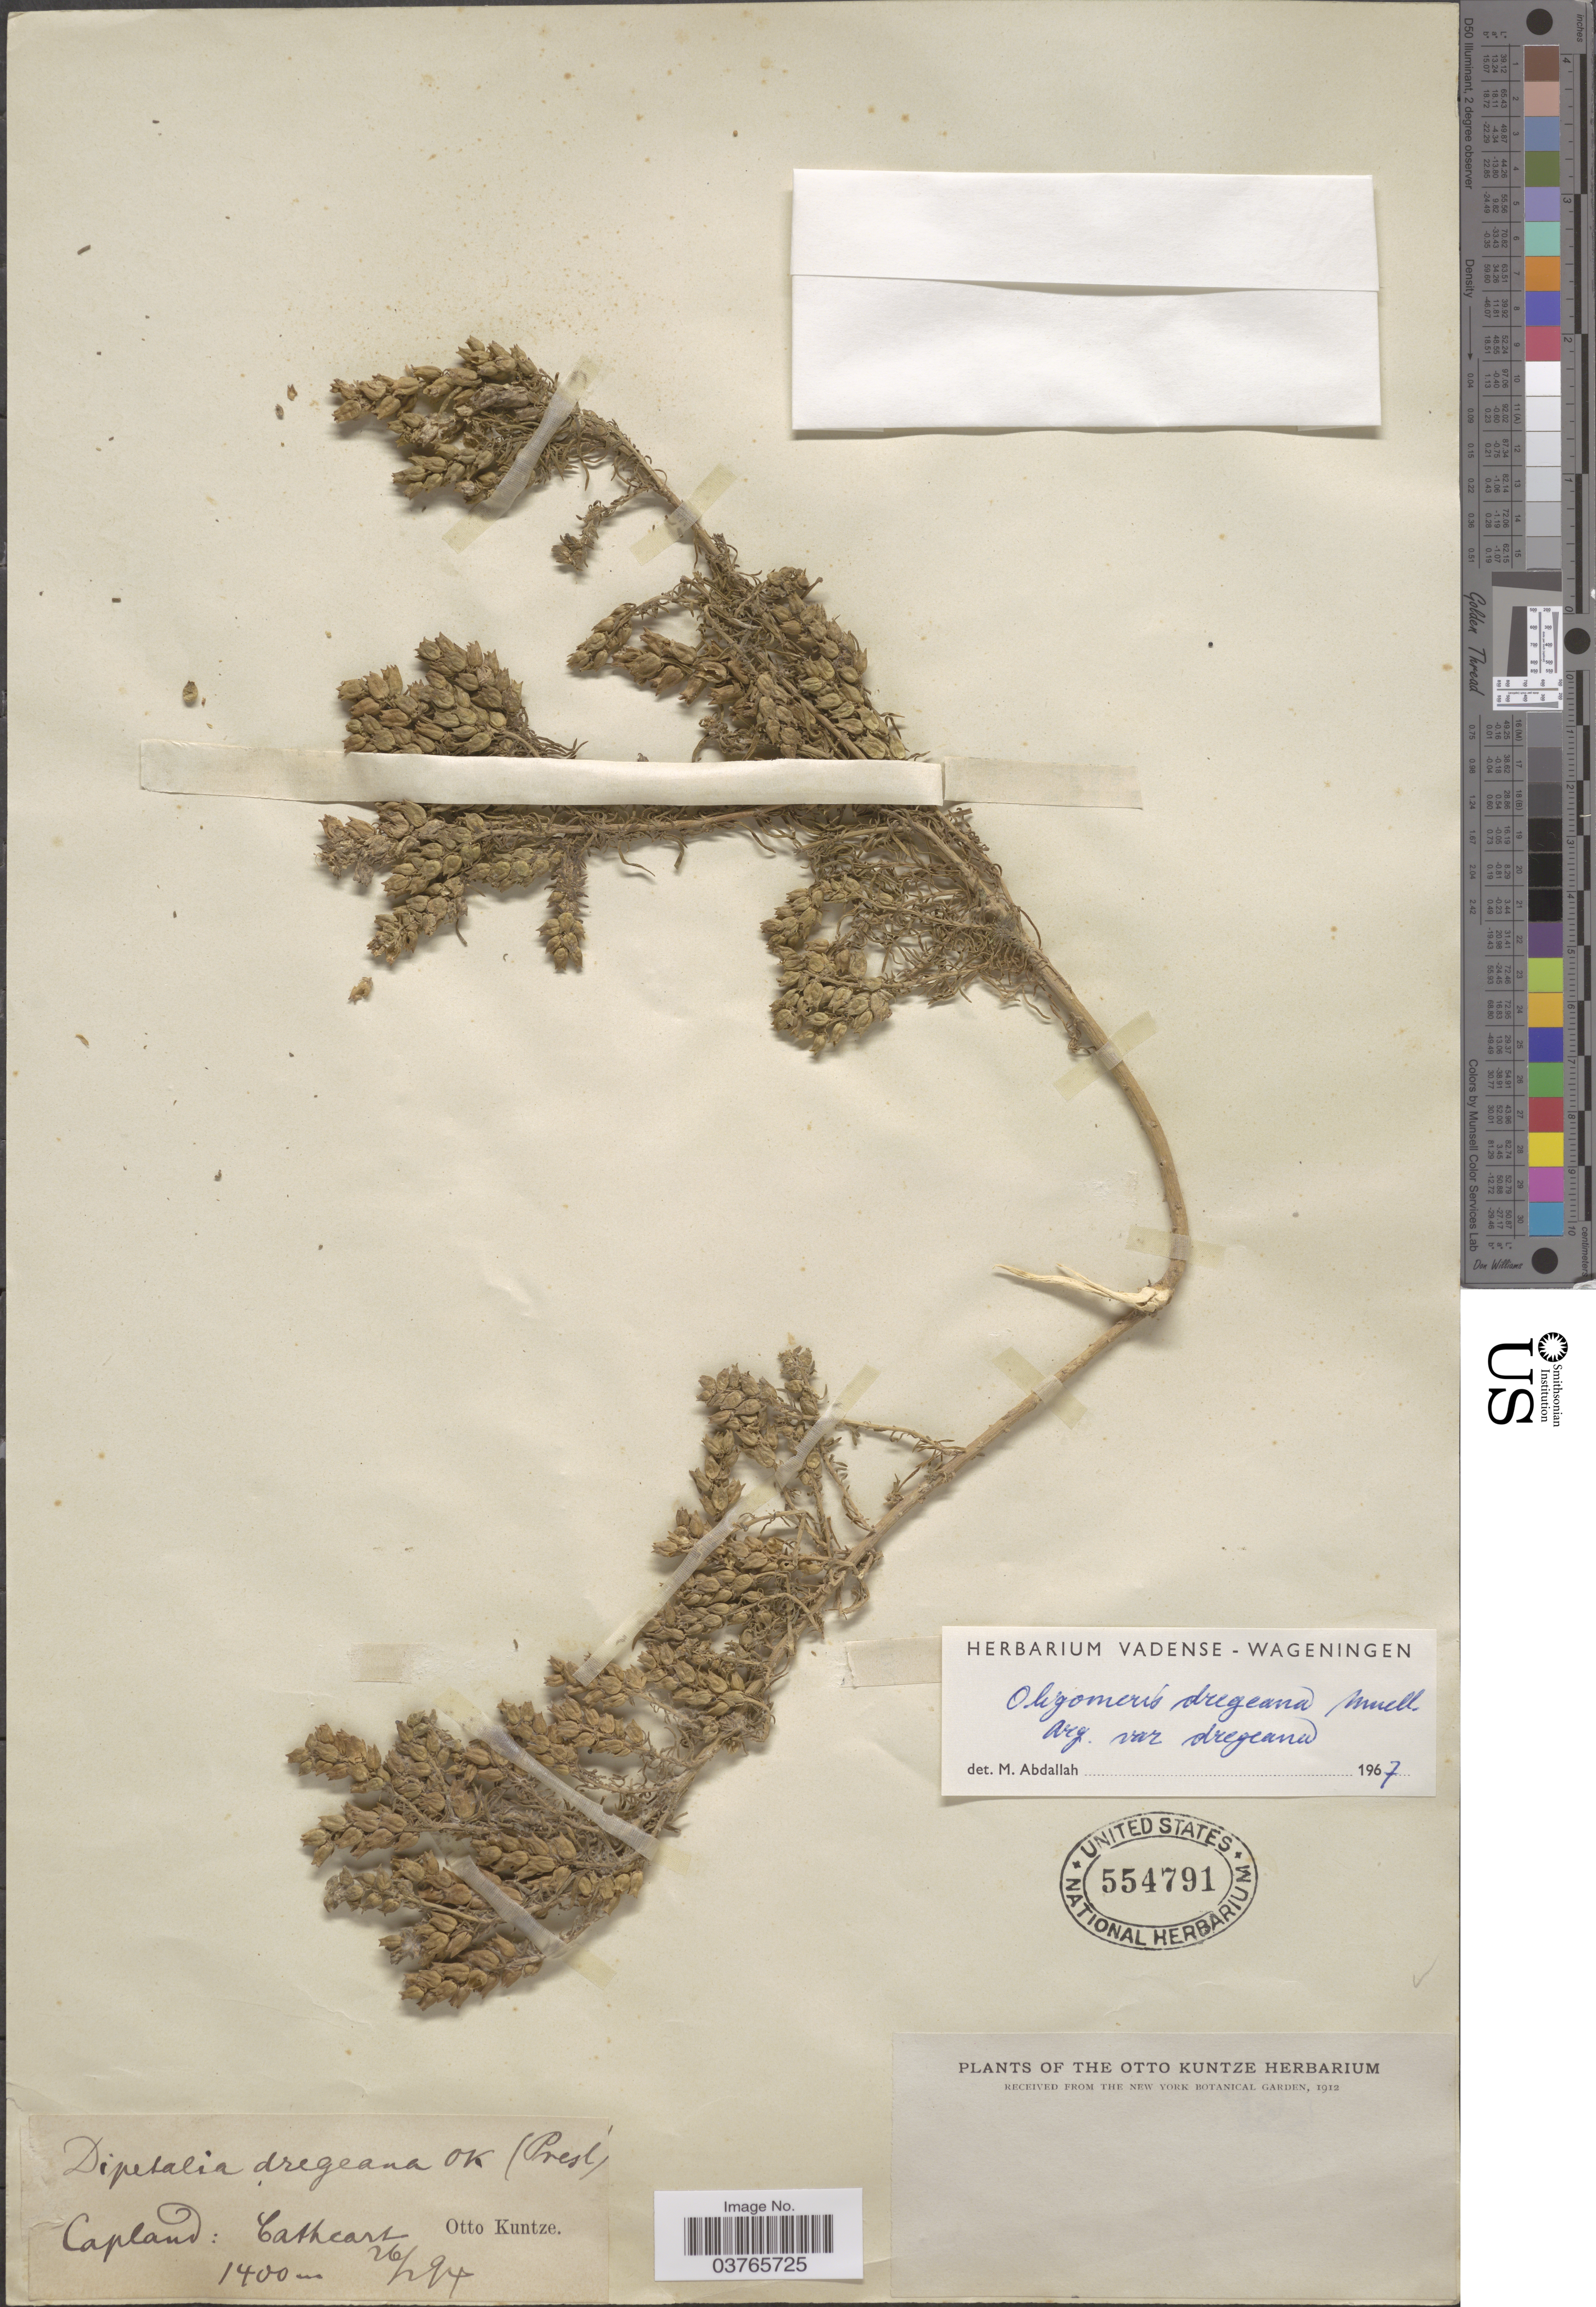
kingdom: Plantae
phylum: Tracheophyta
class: Magnoliopsida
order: Brassicales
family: Resedaceae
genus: Oligomeris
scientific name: Oligomeris dregeana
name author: (Müll. Arg.) Müll. Arg.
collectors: C.E.O. Kuntze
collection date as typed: Transcribed d/m/y: 26/2/94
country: South Africa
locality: Capland: Cathcart.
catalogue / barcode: US 554791